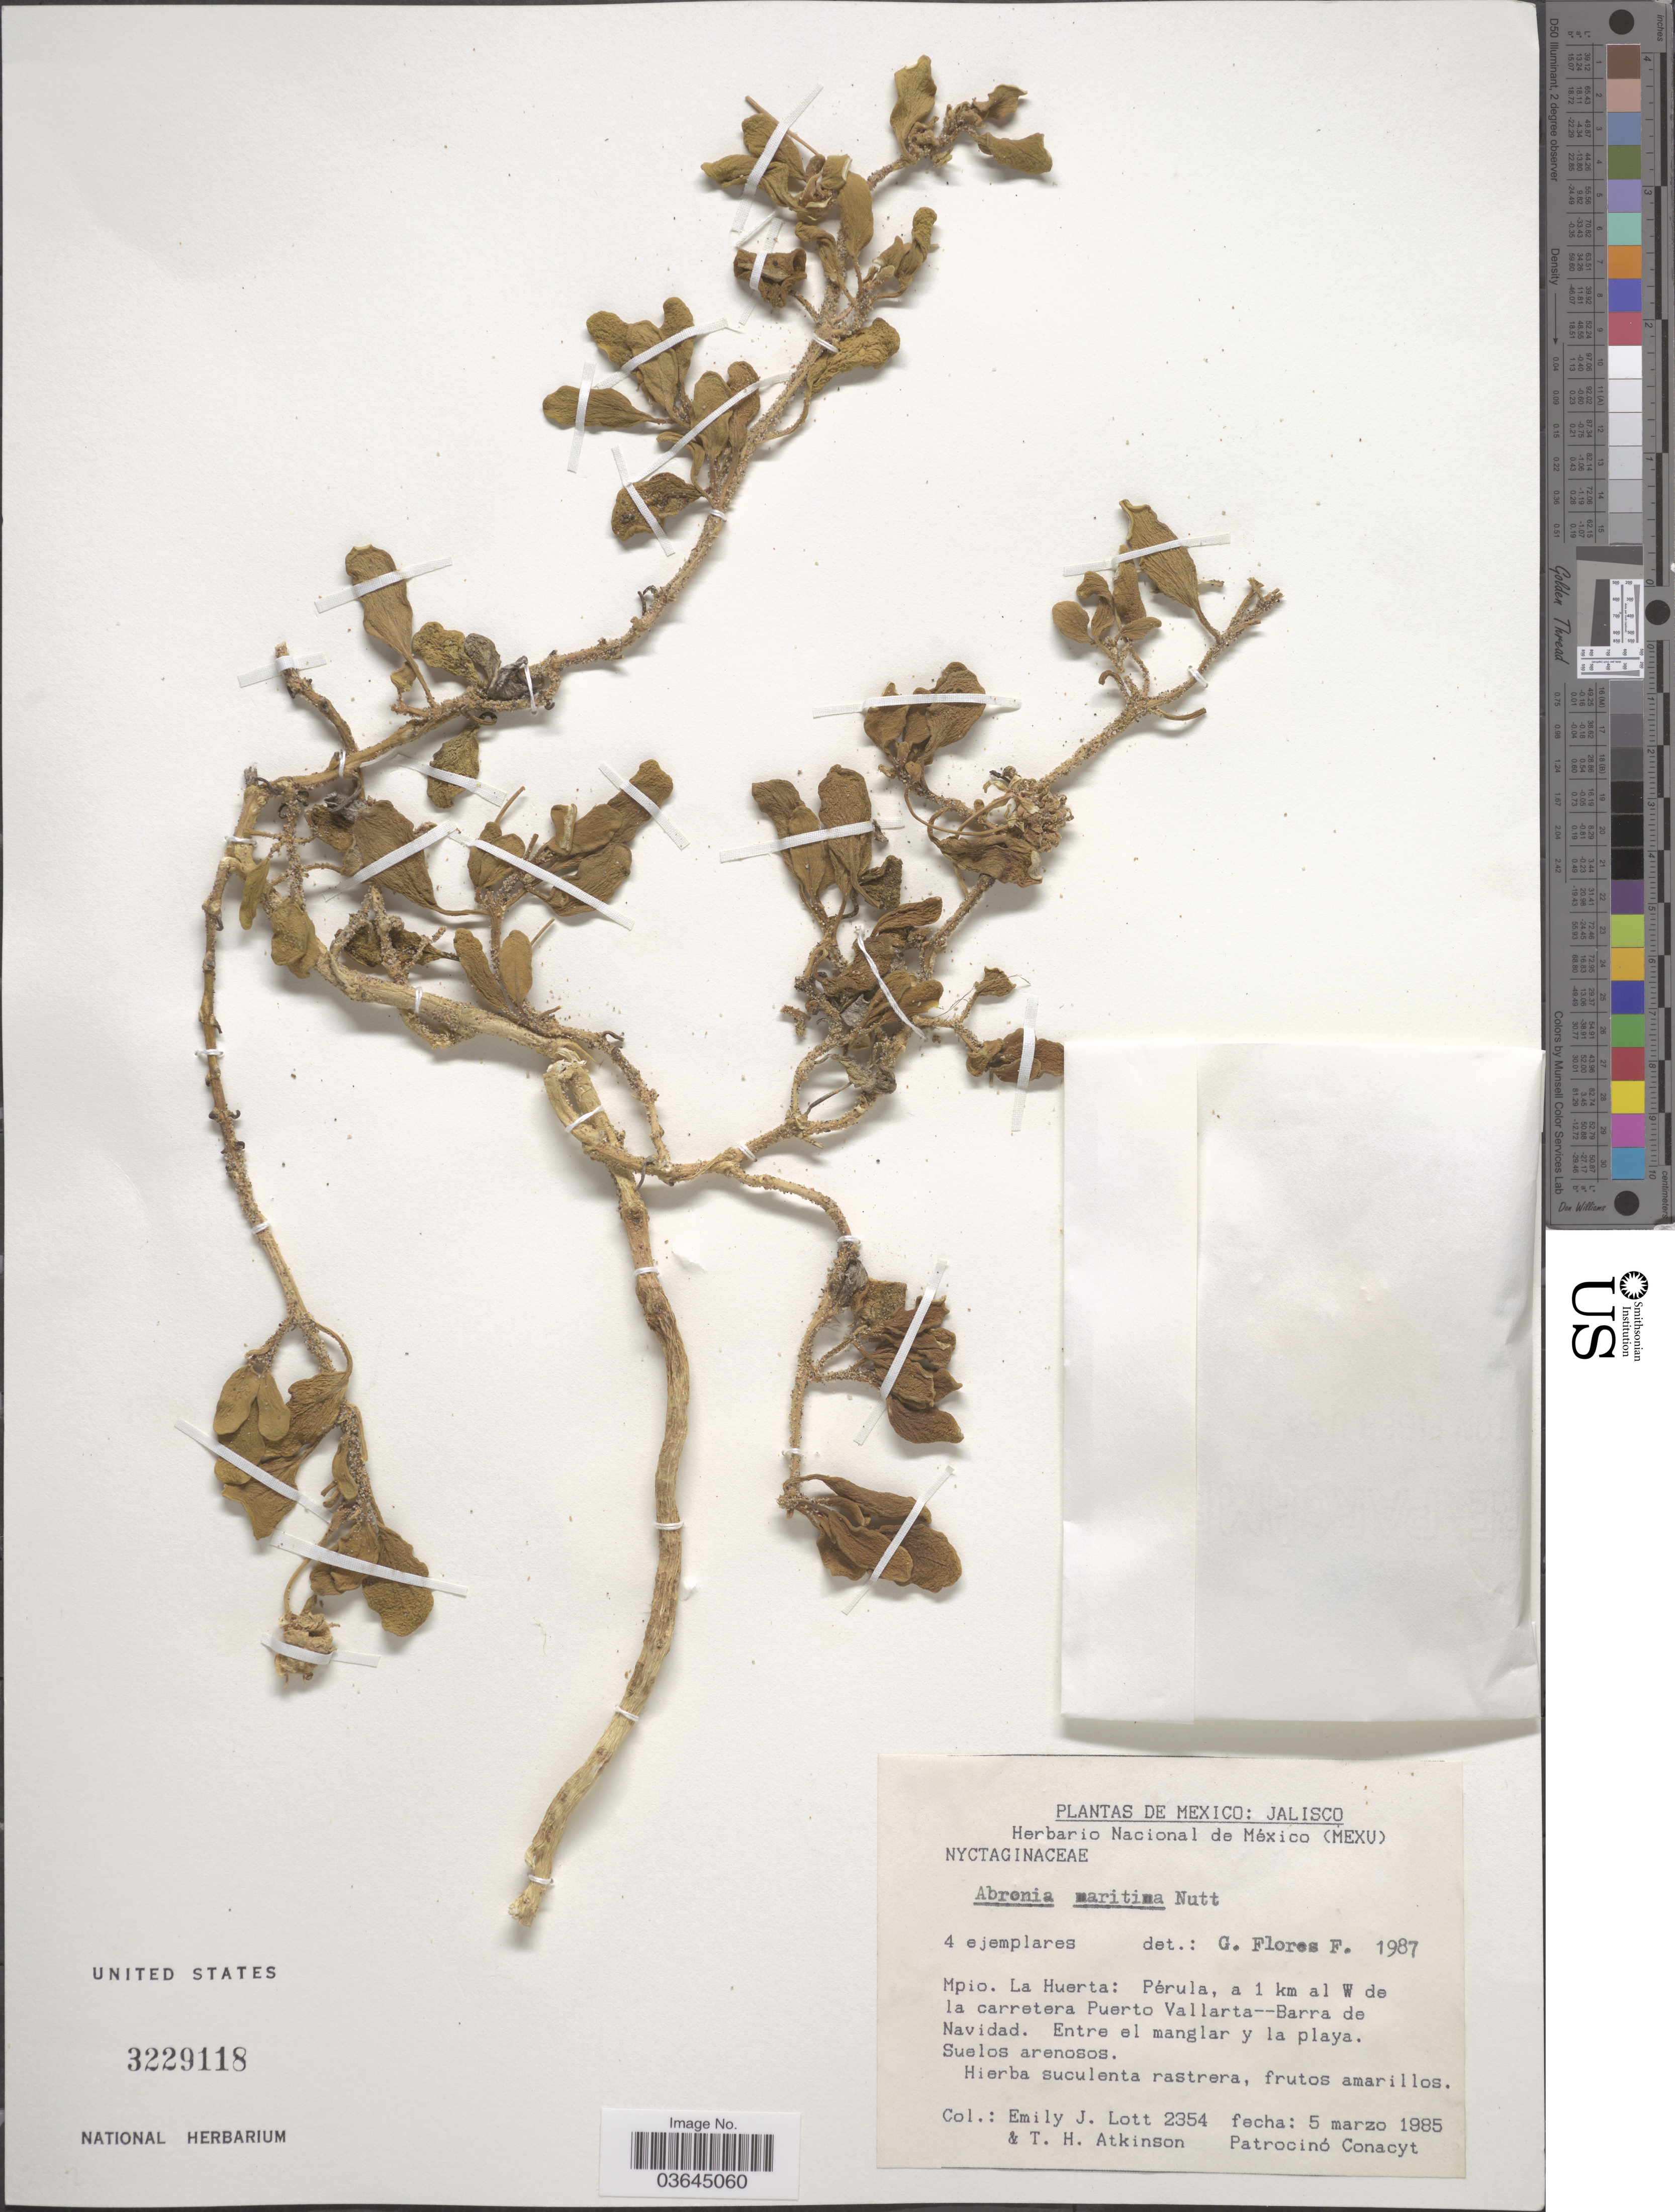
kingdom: Plantae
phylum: Tracheophyta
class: Magnoliopsida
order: Caryophyllales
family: Nyctaginaceae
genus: Abronia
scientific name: Abronia maritima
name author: Nutt. ex S. Watson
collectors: E. J. Lott & Atkinson, T. H.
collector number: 2354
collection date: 1985-03-05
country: Mexico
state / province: Jalisco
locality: Mpio. La Huerta: Pérula, a 1 km al W de la carretera Puerto Vallarta -- Barra de Navidad.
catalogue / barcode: US 3229118